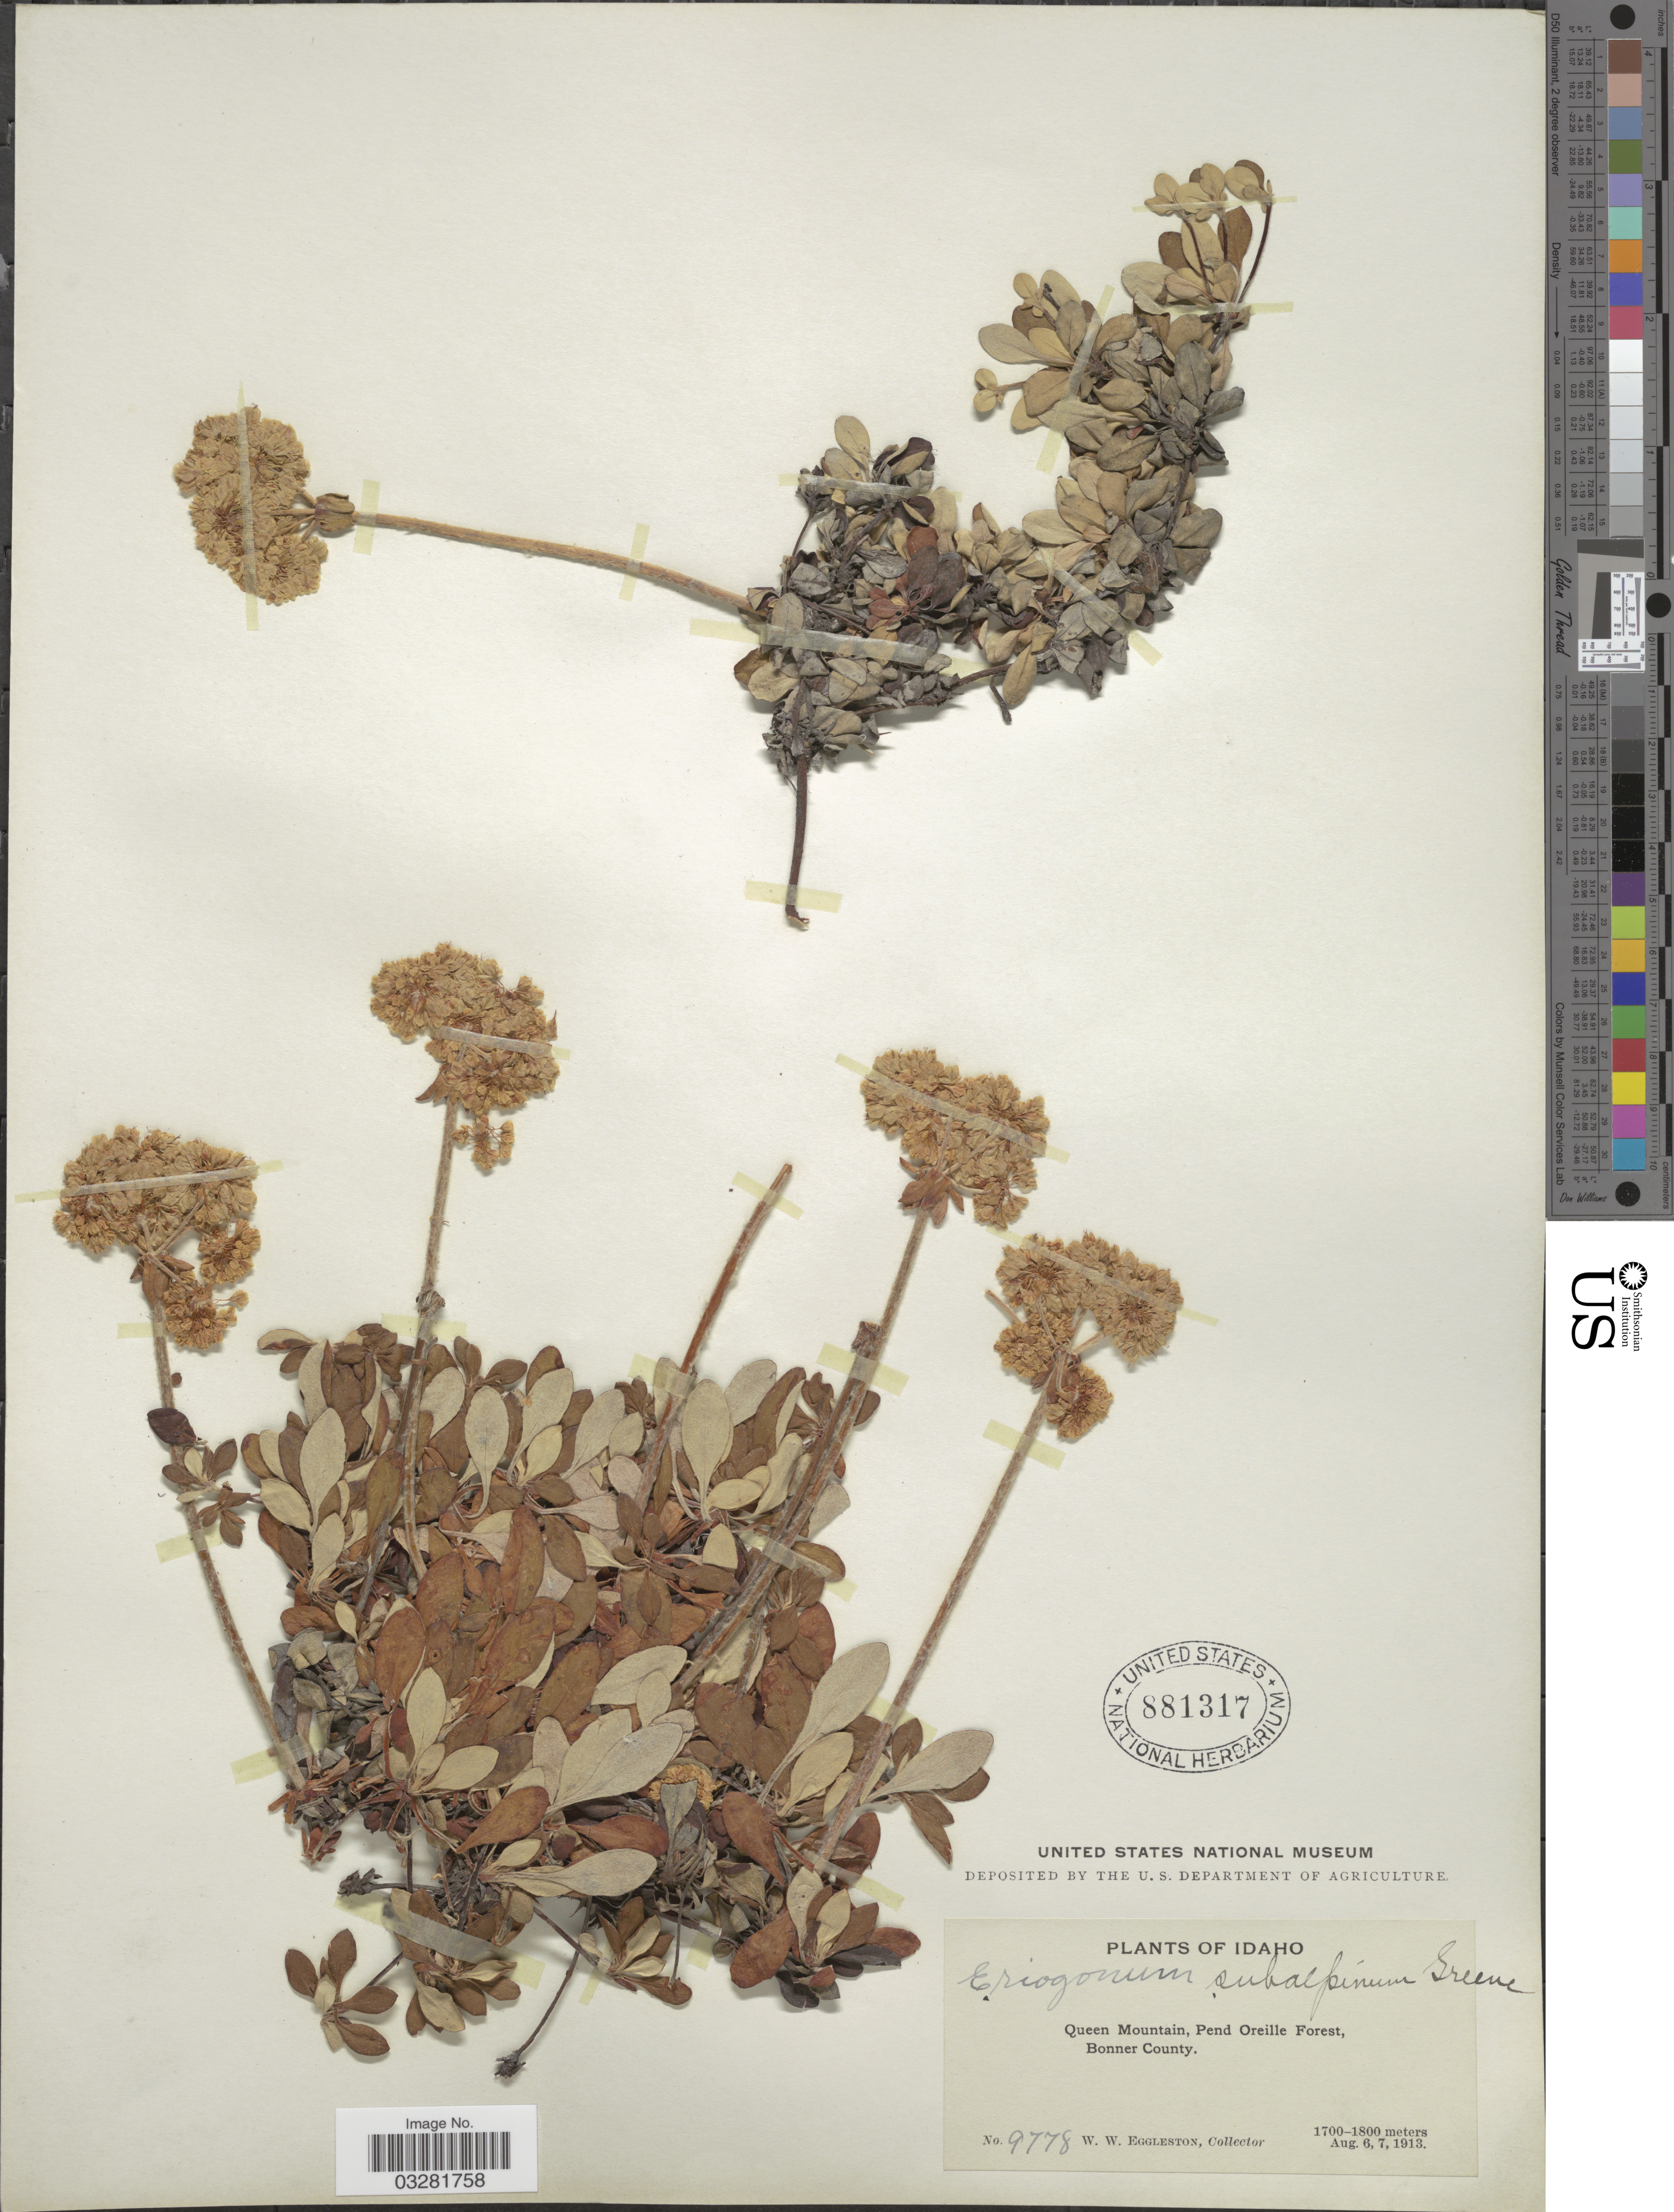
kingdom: Plantae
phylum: Tracheophyta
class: Magnoliopsida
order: Caryophyllales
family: Polygonaceae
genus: Eriogonum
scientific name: Eriogonum umbellatum var. subalpinum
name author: M.E. Jones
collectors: W. W. Eggleston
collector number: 9778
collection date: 1913-08-06/1913-08-07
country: United States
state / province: Idaho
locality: Queen Mountain, Pend Oreille Forest, Bonner County.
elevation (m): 1700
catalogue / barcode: US 881317